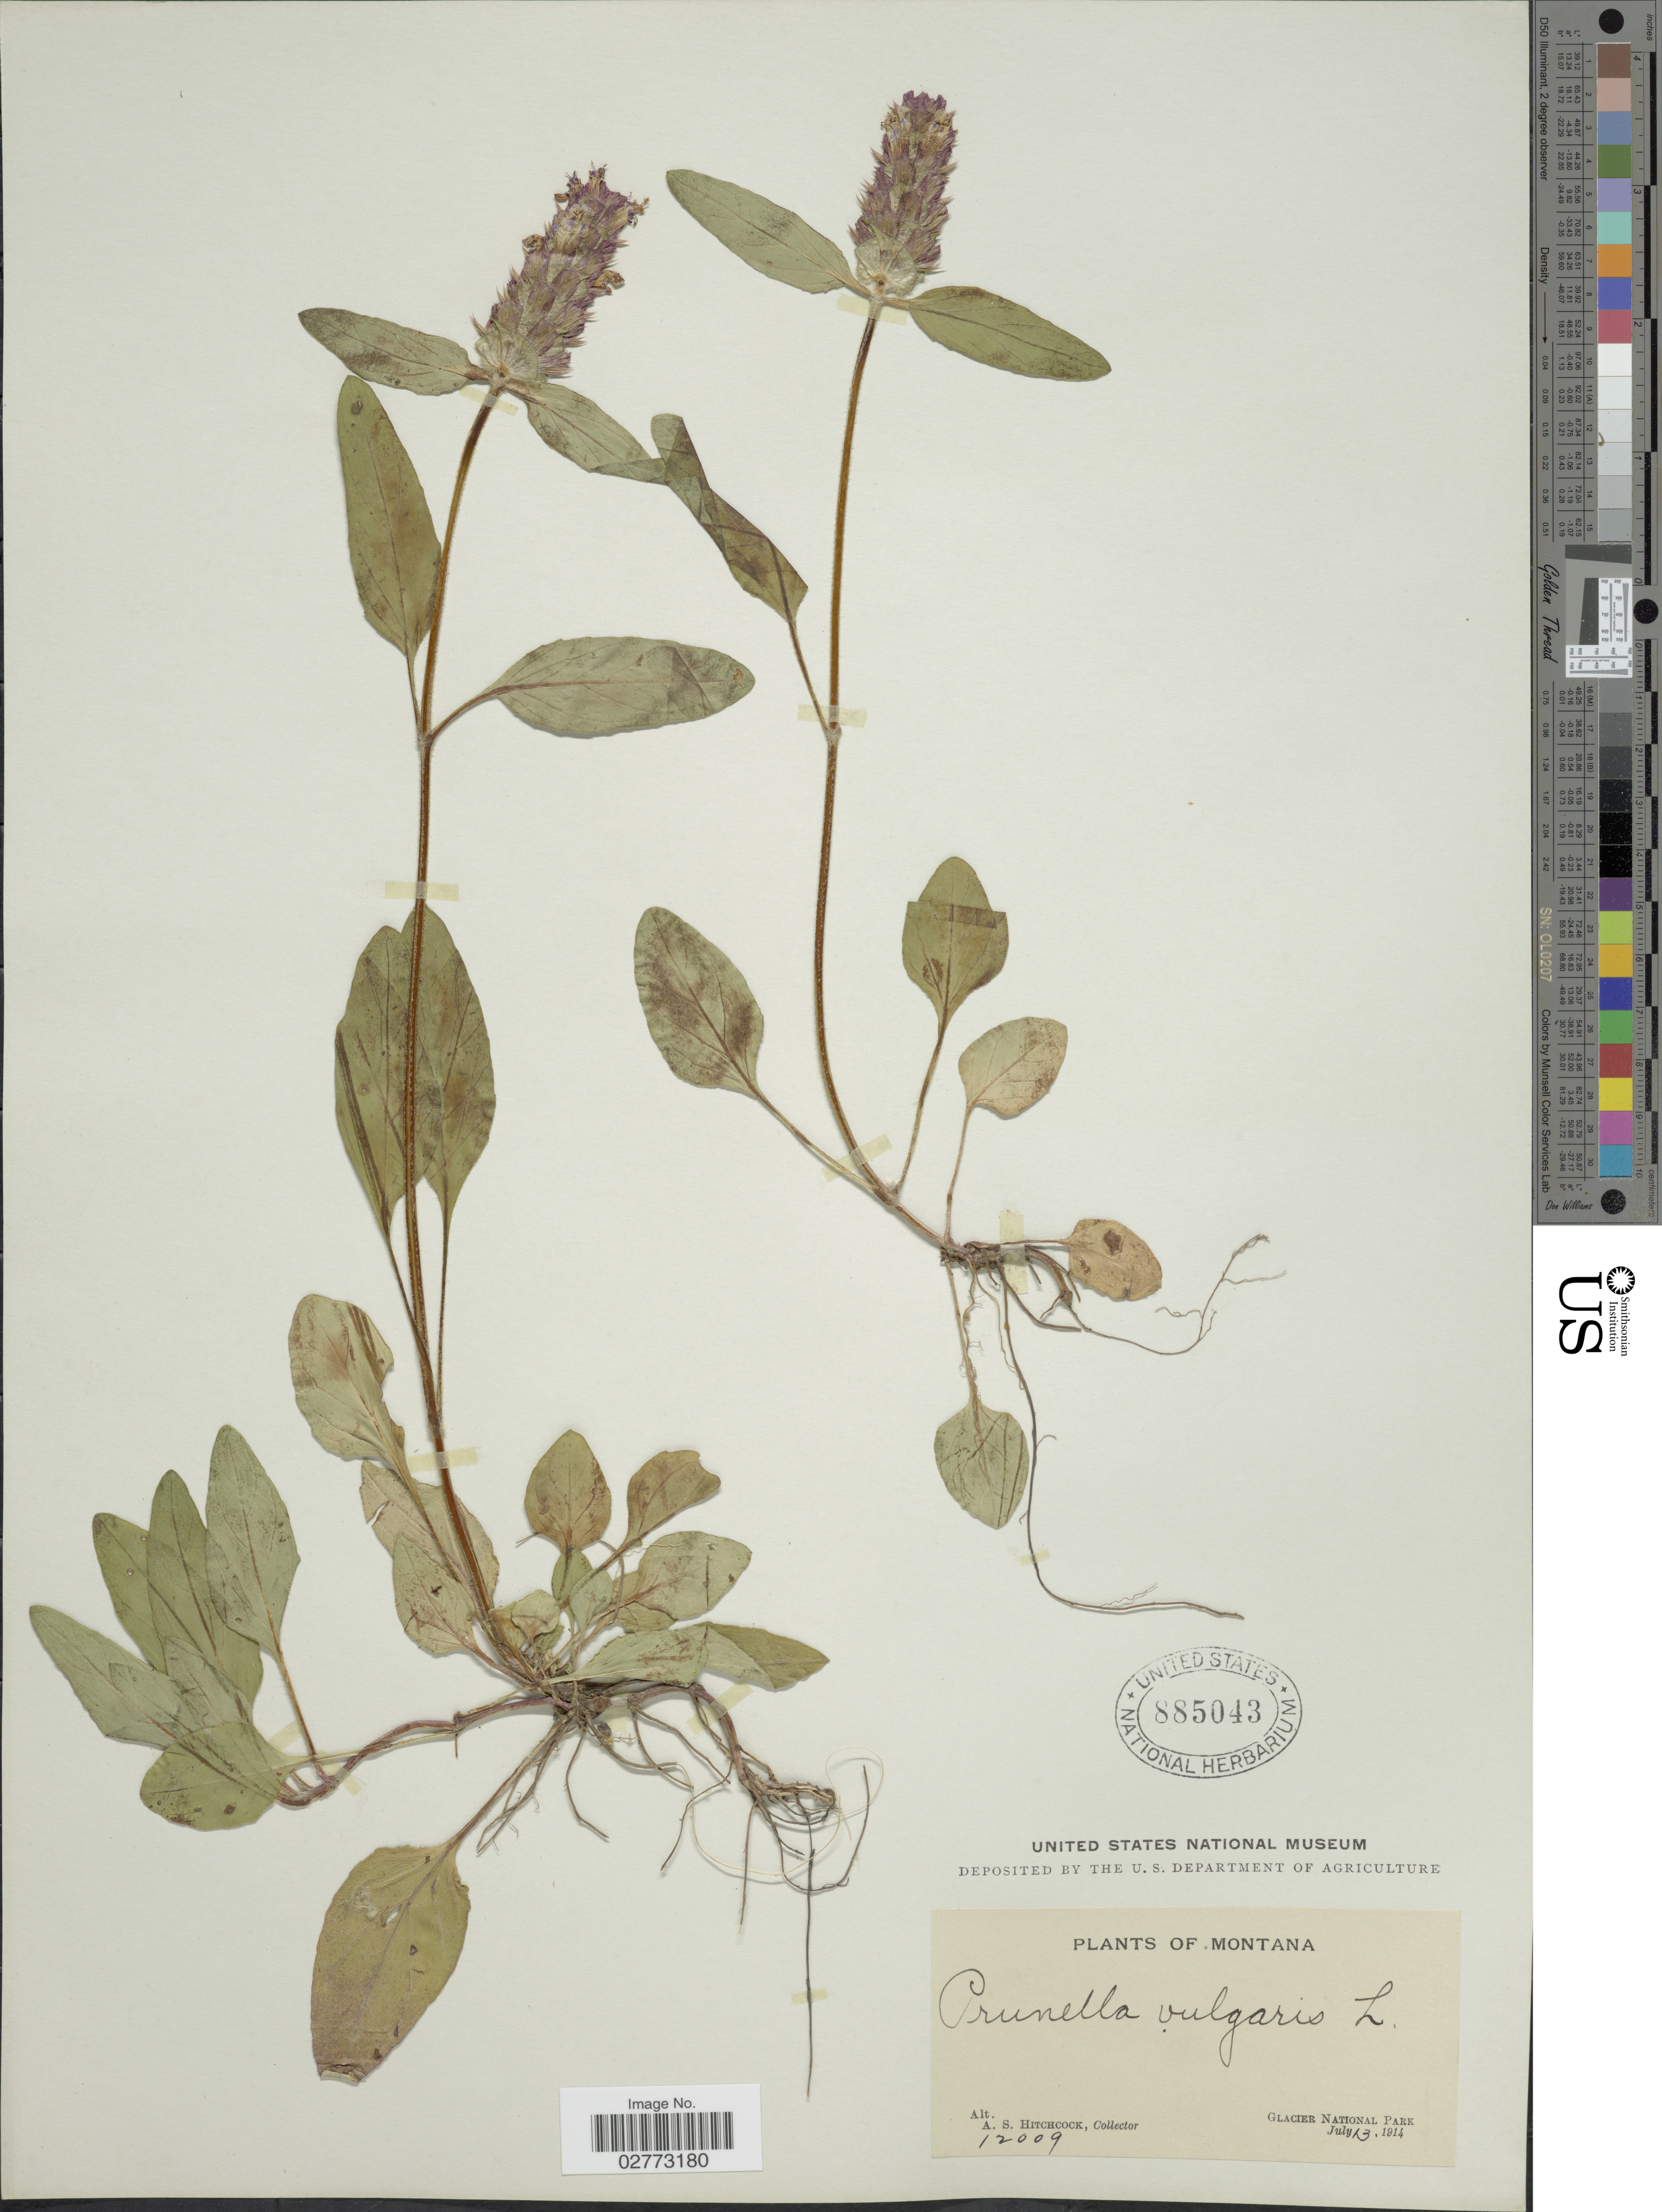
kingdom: Plantae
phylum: Tracheophyta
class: Magnoliopsida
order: Lamiales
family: Lamiaceae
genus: Prunella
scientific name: Prunella vulgaris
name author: L.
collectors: A. S. Hitchcock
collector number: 12009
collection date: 1914-07-13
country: United States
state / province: Montana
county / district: Flathead / Glacier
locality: Glacier National Park.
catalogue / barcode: US 885043